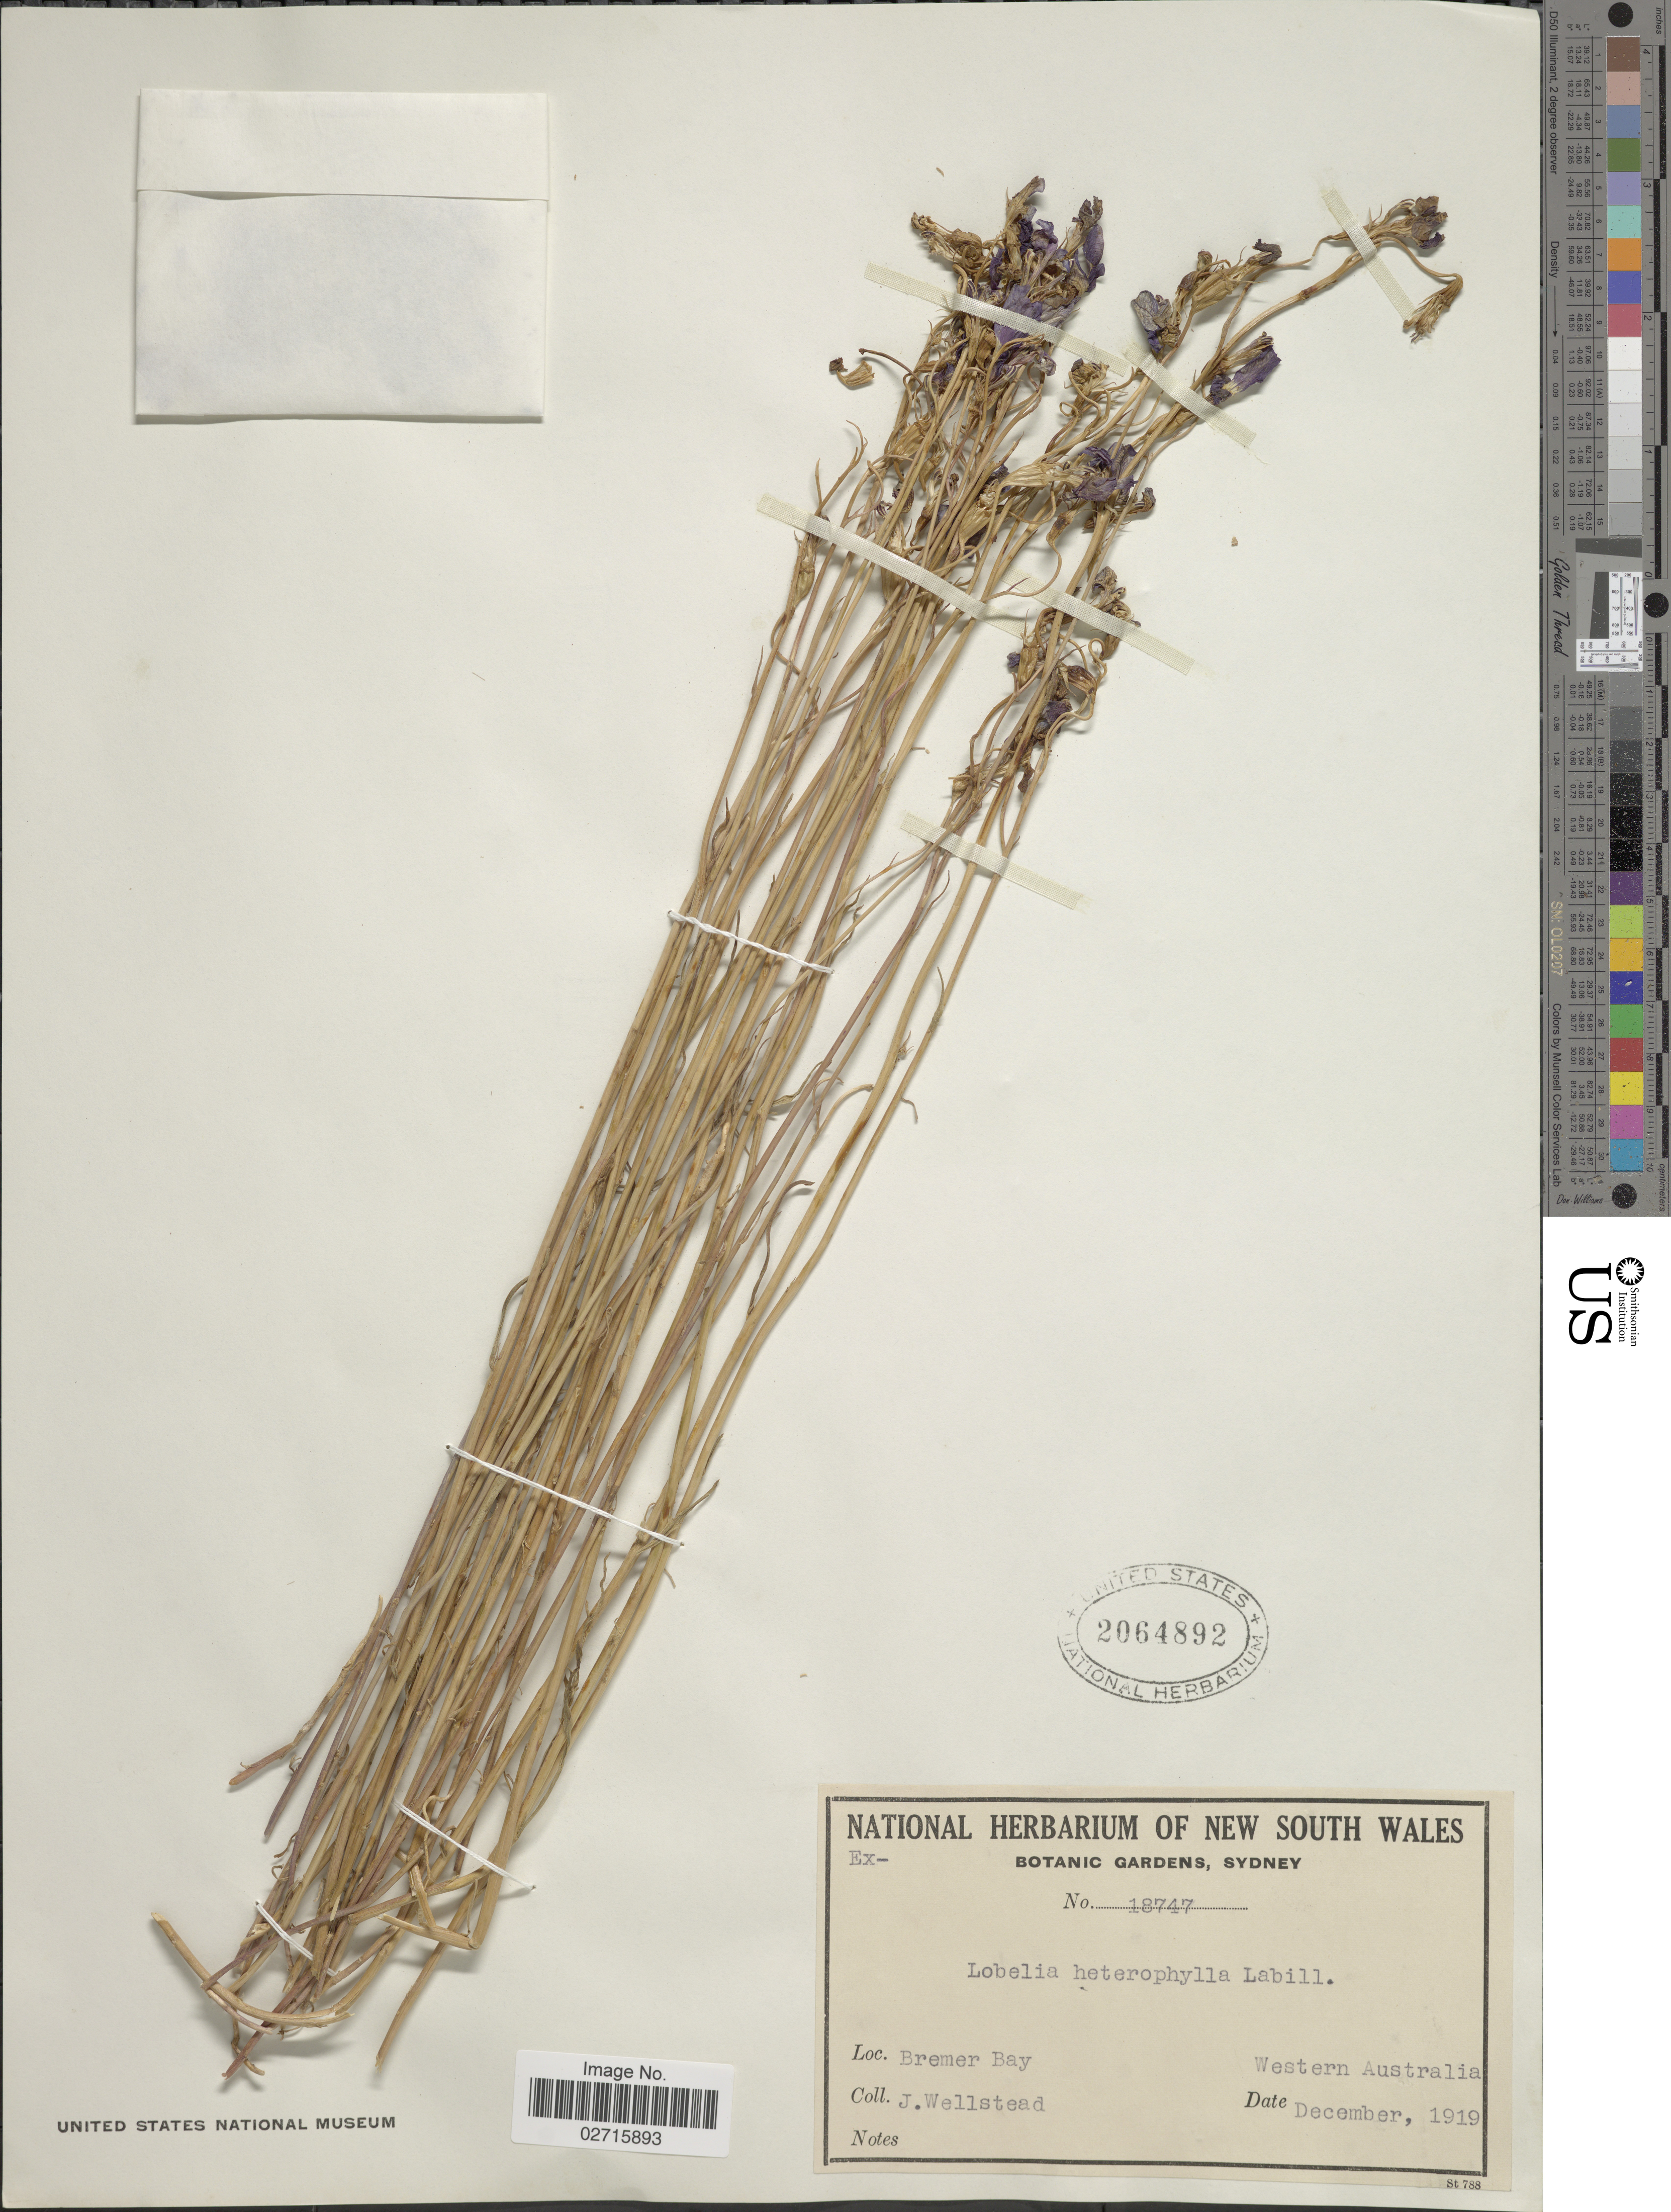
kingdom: Plantae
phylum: Tracheophyta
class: Magnoliopsida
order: Asterales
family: Campanulaceae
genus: Lobelia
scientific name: Lobelia heterophylla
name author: Labill.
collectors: J. Wellstead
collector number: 18747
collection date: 1919-12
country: Australia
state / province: Western Australia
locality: Bremer Bay.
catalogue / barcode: US 2064892